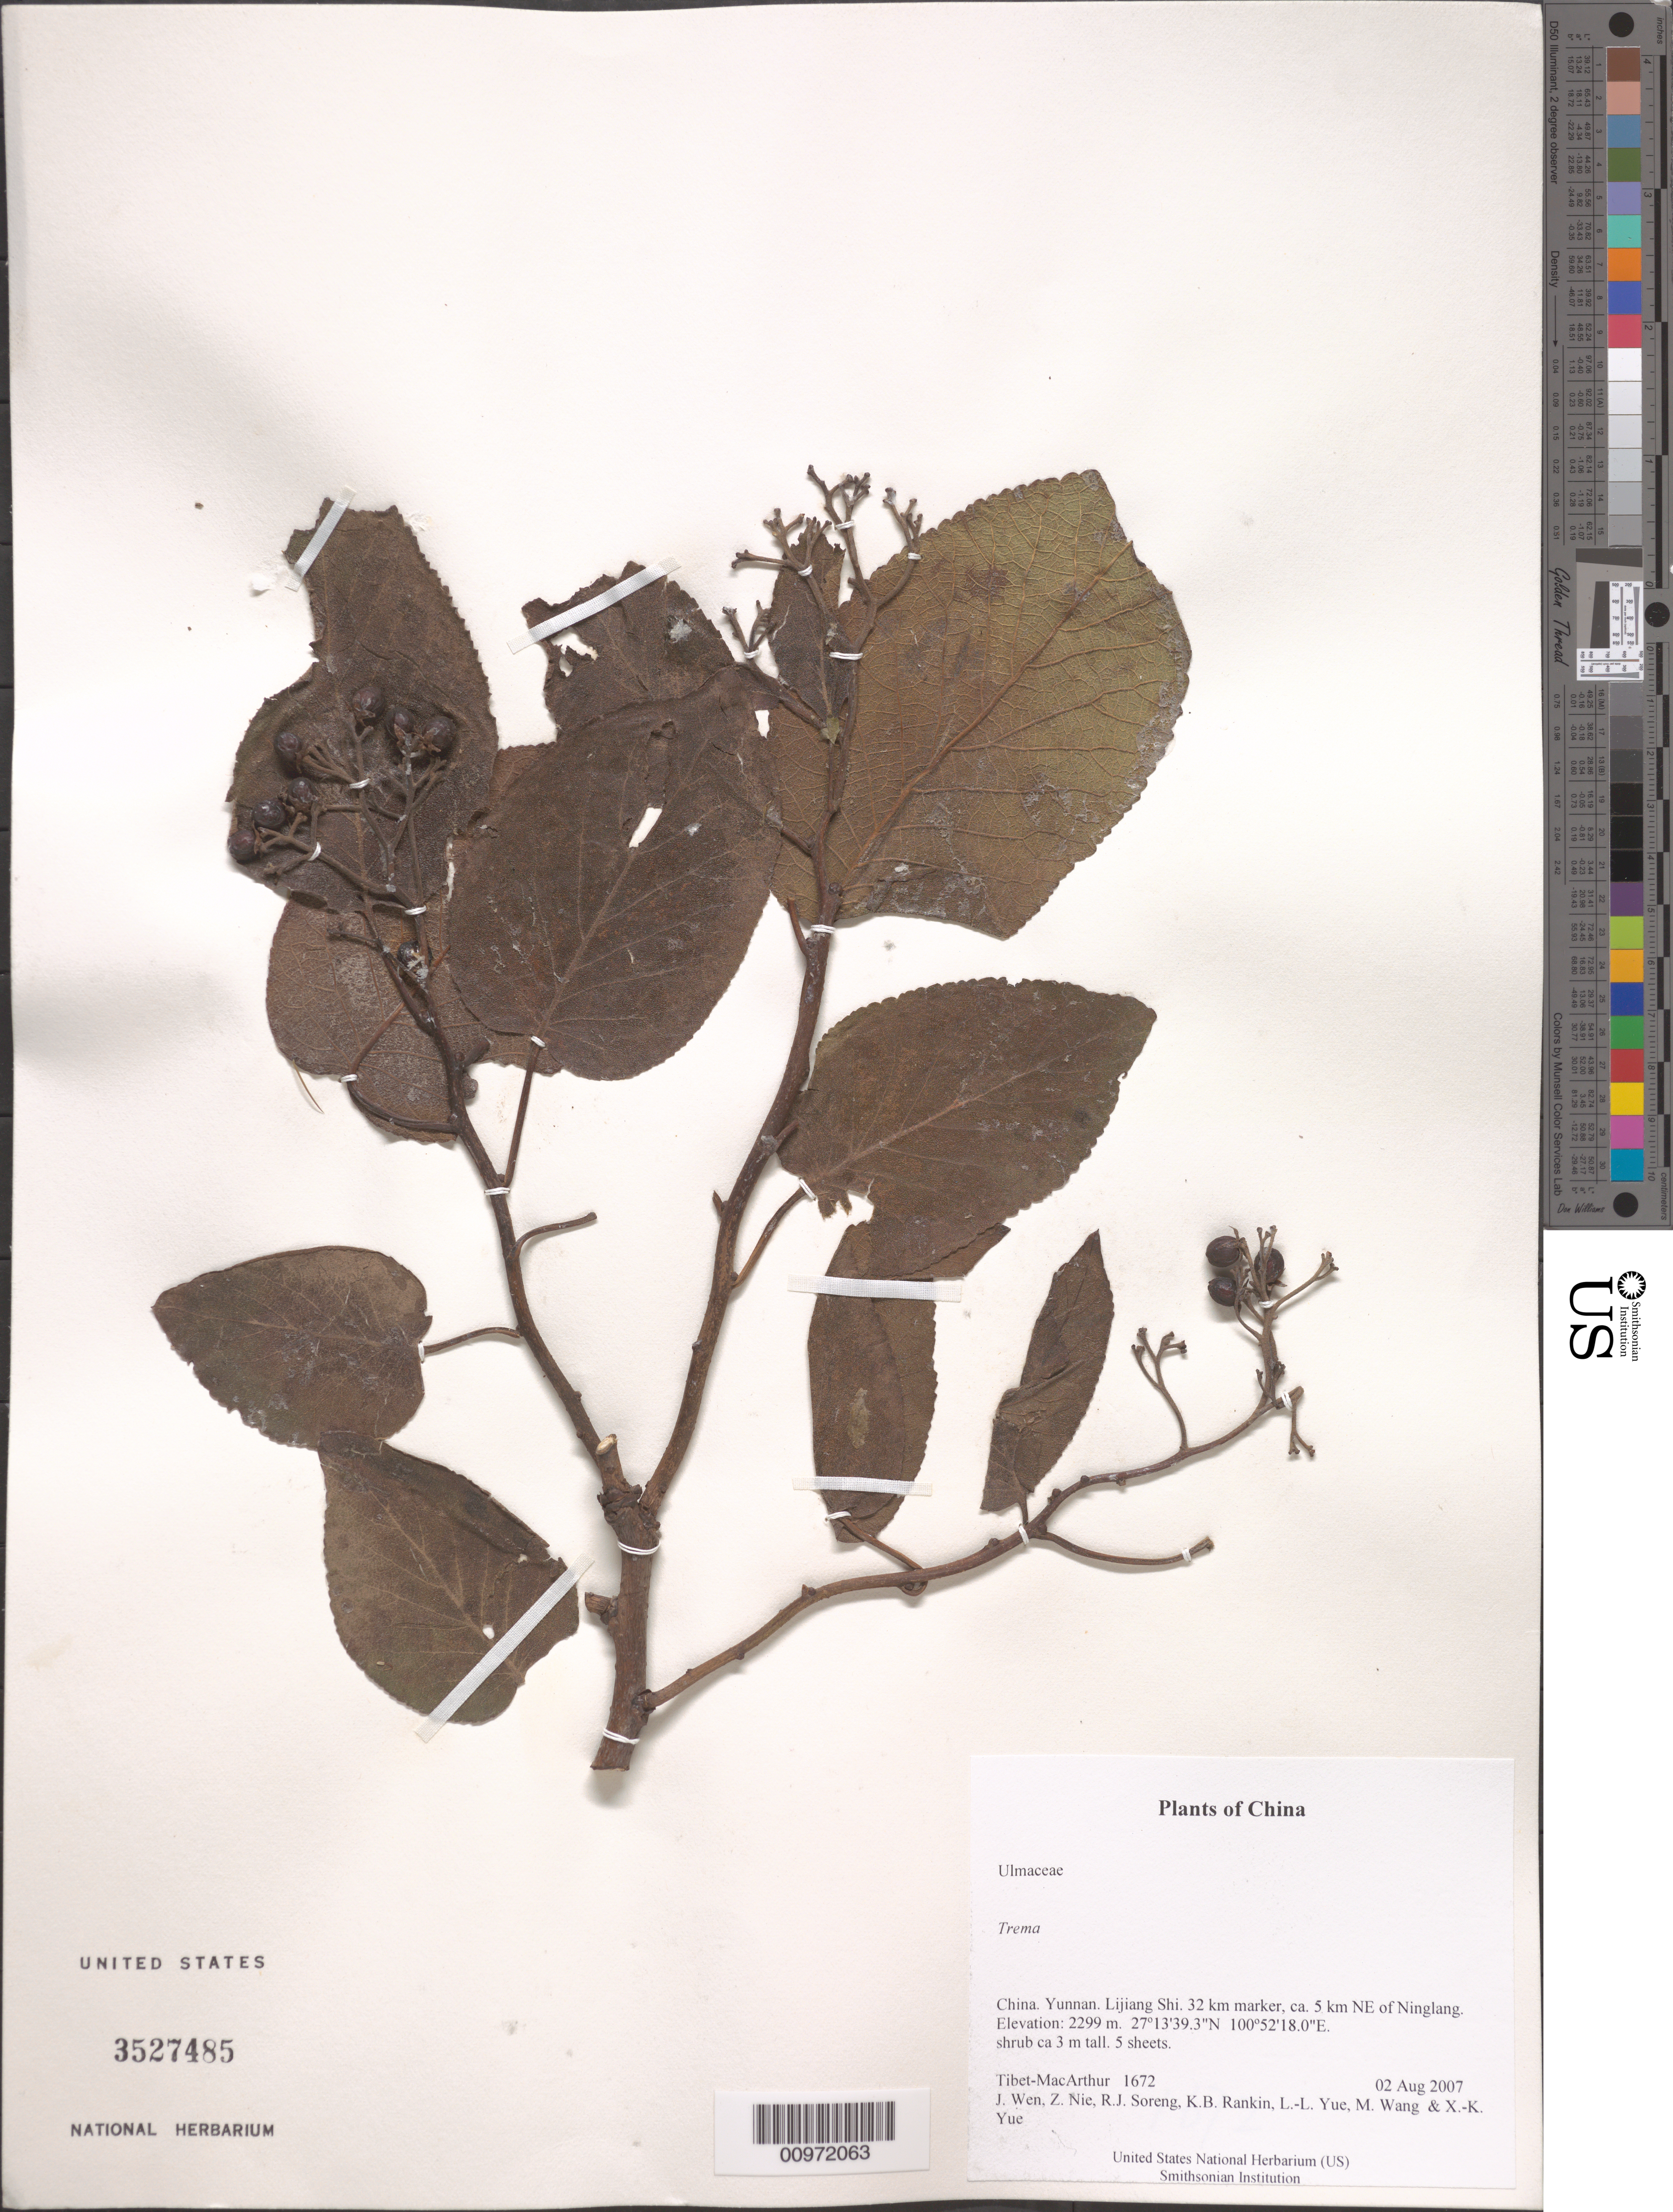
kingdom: Plantae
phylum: Tracheophyta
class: Magnoliopsida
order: Rosales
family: Cannabaceae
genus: Trema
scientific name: Trema sp.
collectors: Tibet-MacArthur, J. Wen, Z. Nie, R. J. Soreng, K. Rankin, L. Yue, M. Wang & X. Yue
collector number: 1672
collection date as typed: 02 Aug 2007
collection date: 2007-08-02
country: China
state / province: Yunnan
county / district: Lijiang Shi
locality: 32 km marker, ca. 5 km NE of Ninglang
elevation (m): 2299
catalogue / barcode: US 3527485